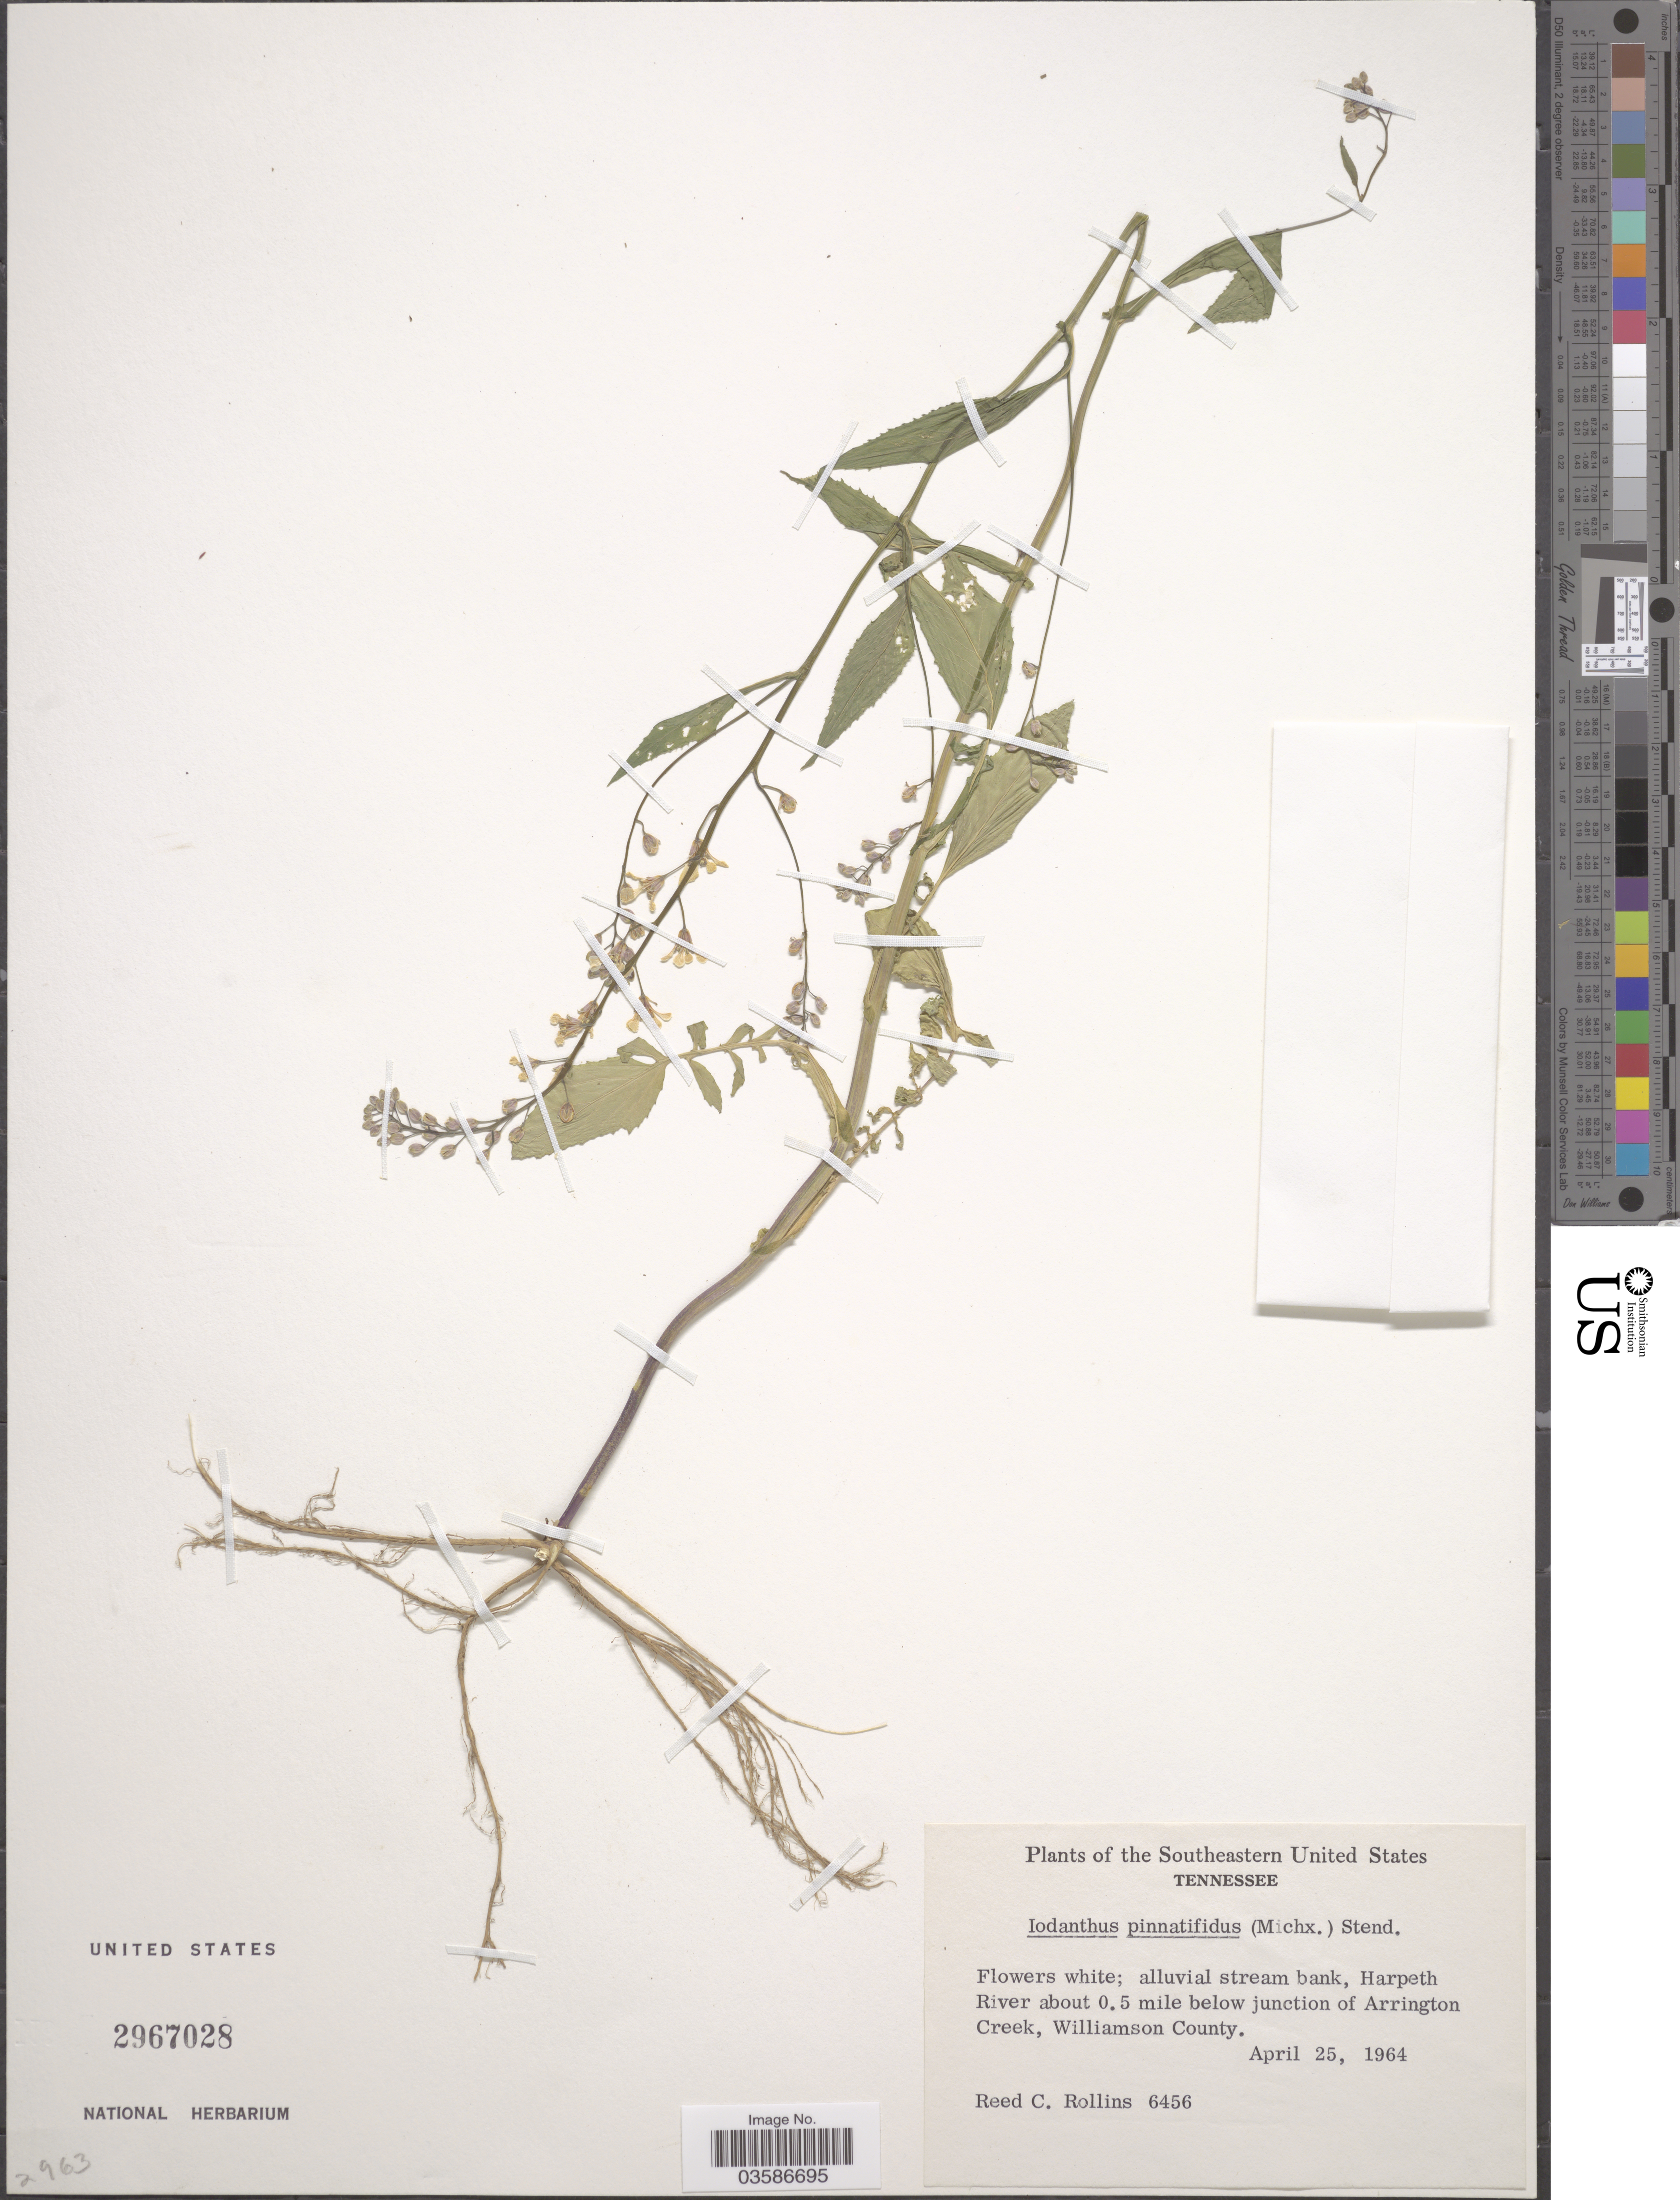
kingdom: Plantae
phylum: Tracheophyta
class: Magnoliopsida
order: Brassicales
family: Brassicaceae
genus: Iodanthus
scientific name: Iodanthus pinnatifidus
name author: (Michx.) Steud.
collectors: R. C. Rollins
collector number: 6456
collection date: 1964-04-25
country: United States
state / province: Tennessee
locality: Southeastern United States. Harpeth River about 0.5 mile below junction of Arrington Creek, Williamson County.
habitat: alluvial stream bank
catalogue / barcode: US 2967028